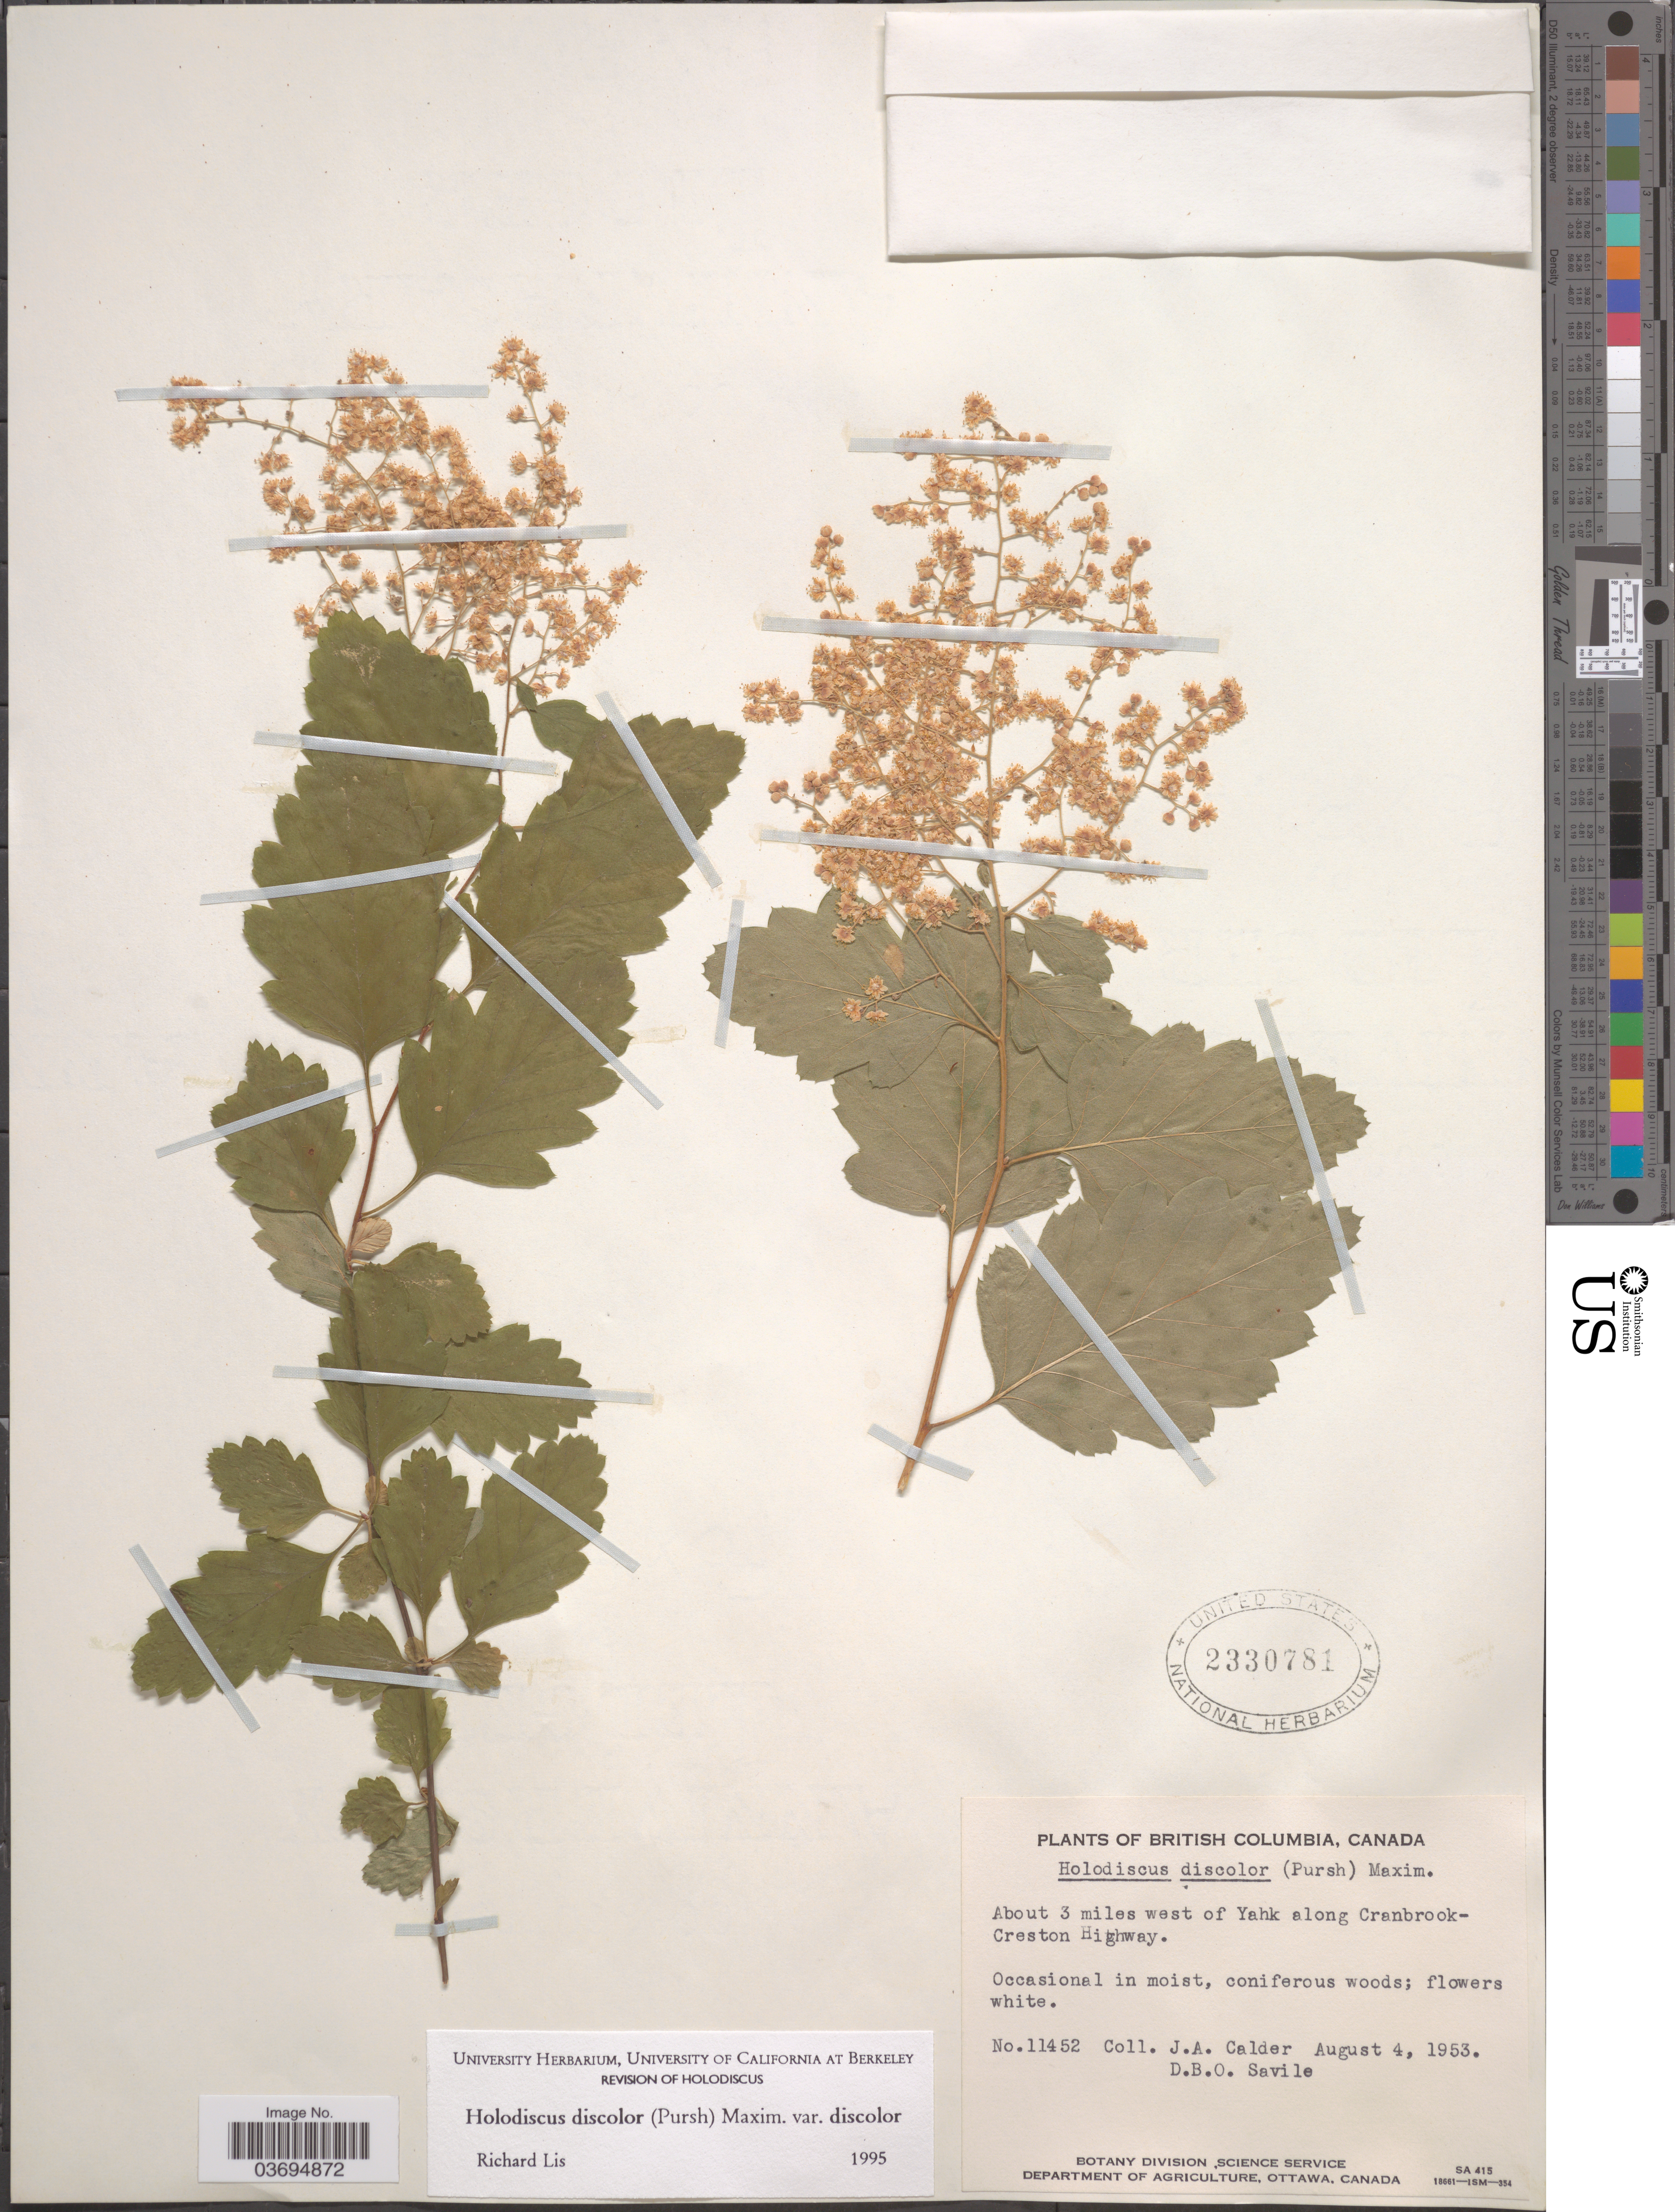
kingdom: Plantae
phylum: Tracheophyta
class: Magnoliopsida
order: Rosales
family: Rosaceae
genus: Holodiscus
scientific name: Holodiscus discolor var. discolor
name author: (Pursh) Maxim.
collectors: J. A. Calder & D. Savile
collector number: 11452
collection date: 1953-08-04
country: Canada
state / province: British Columbia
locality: About 3 miles west of Yahk along Cranbrook-Creston Highway.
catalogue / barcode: US 2330781